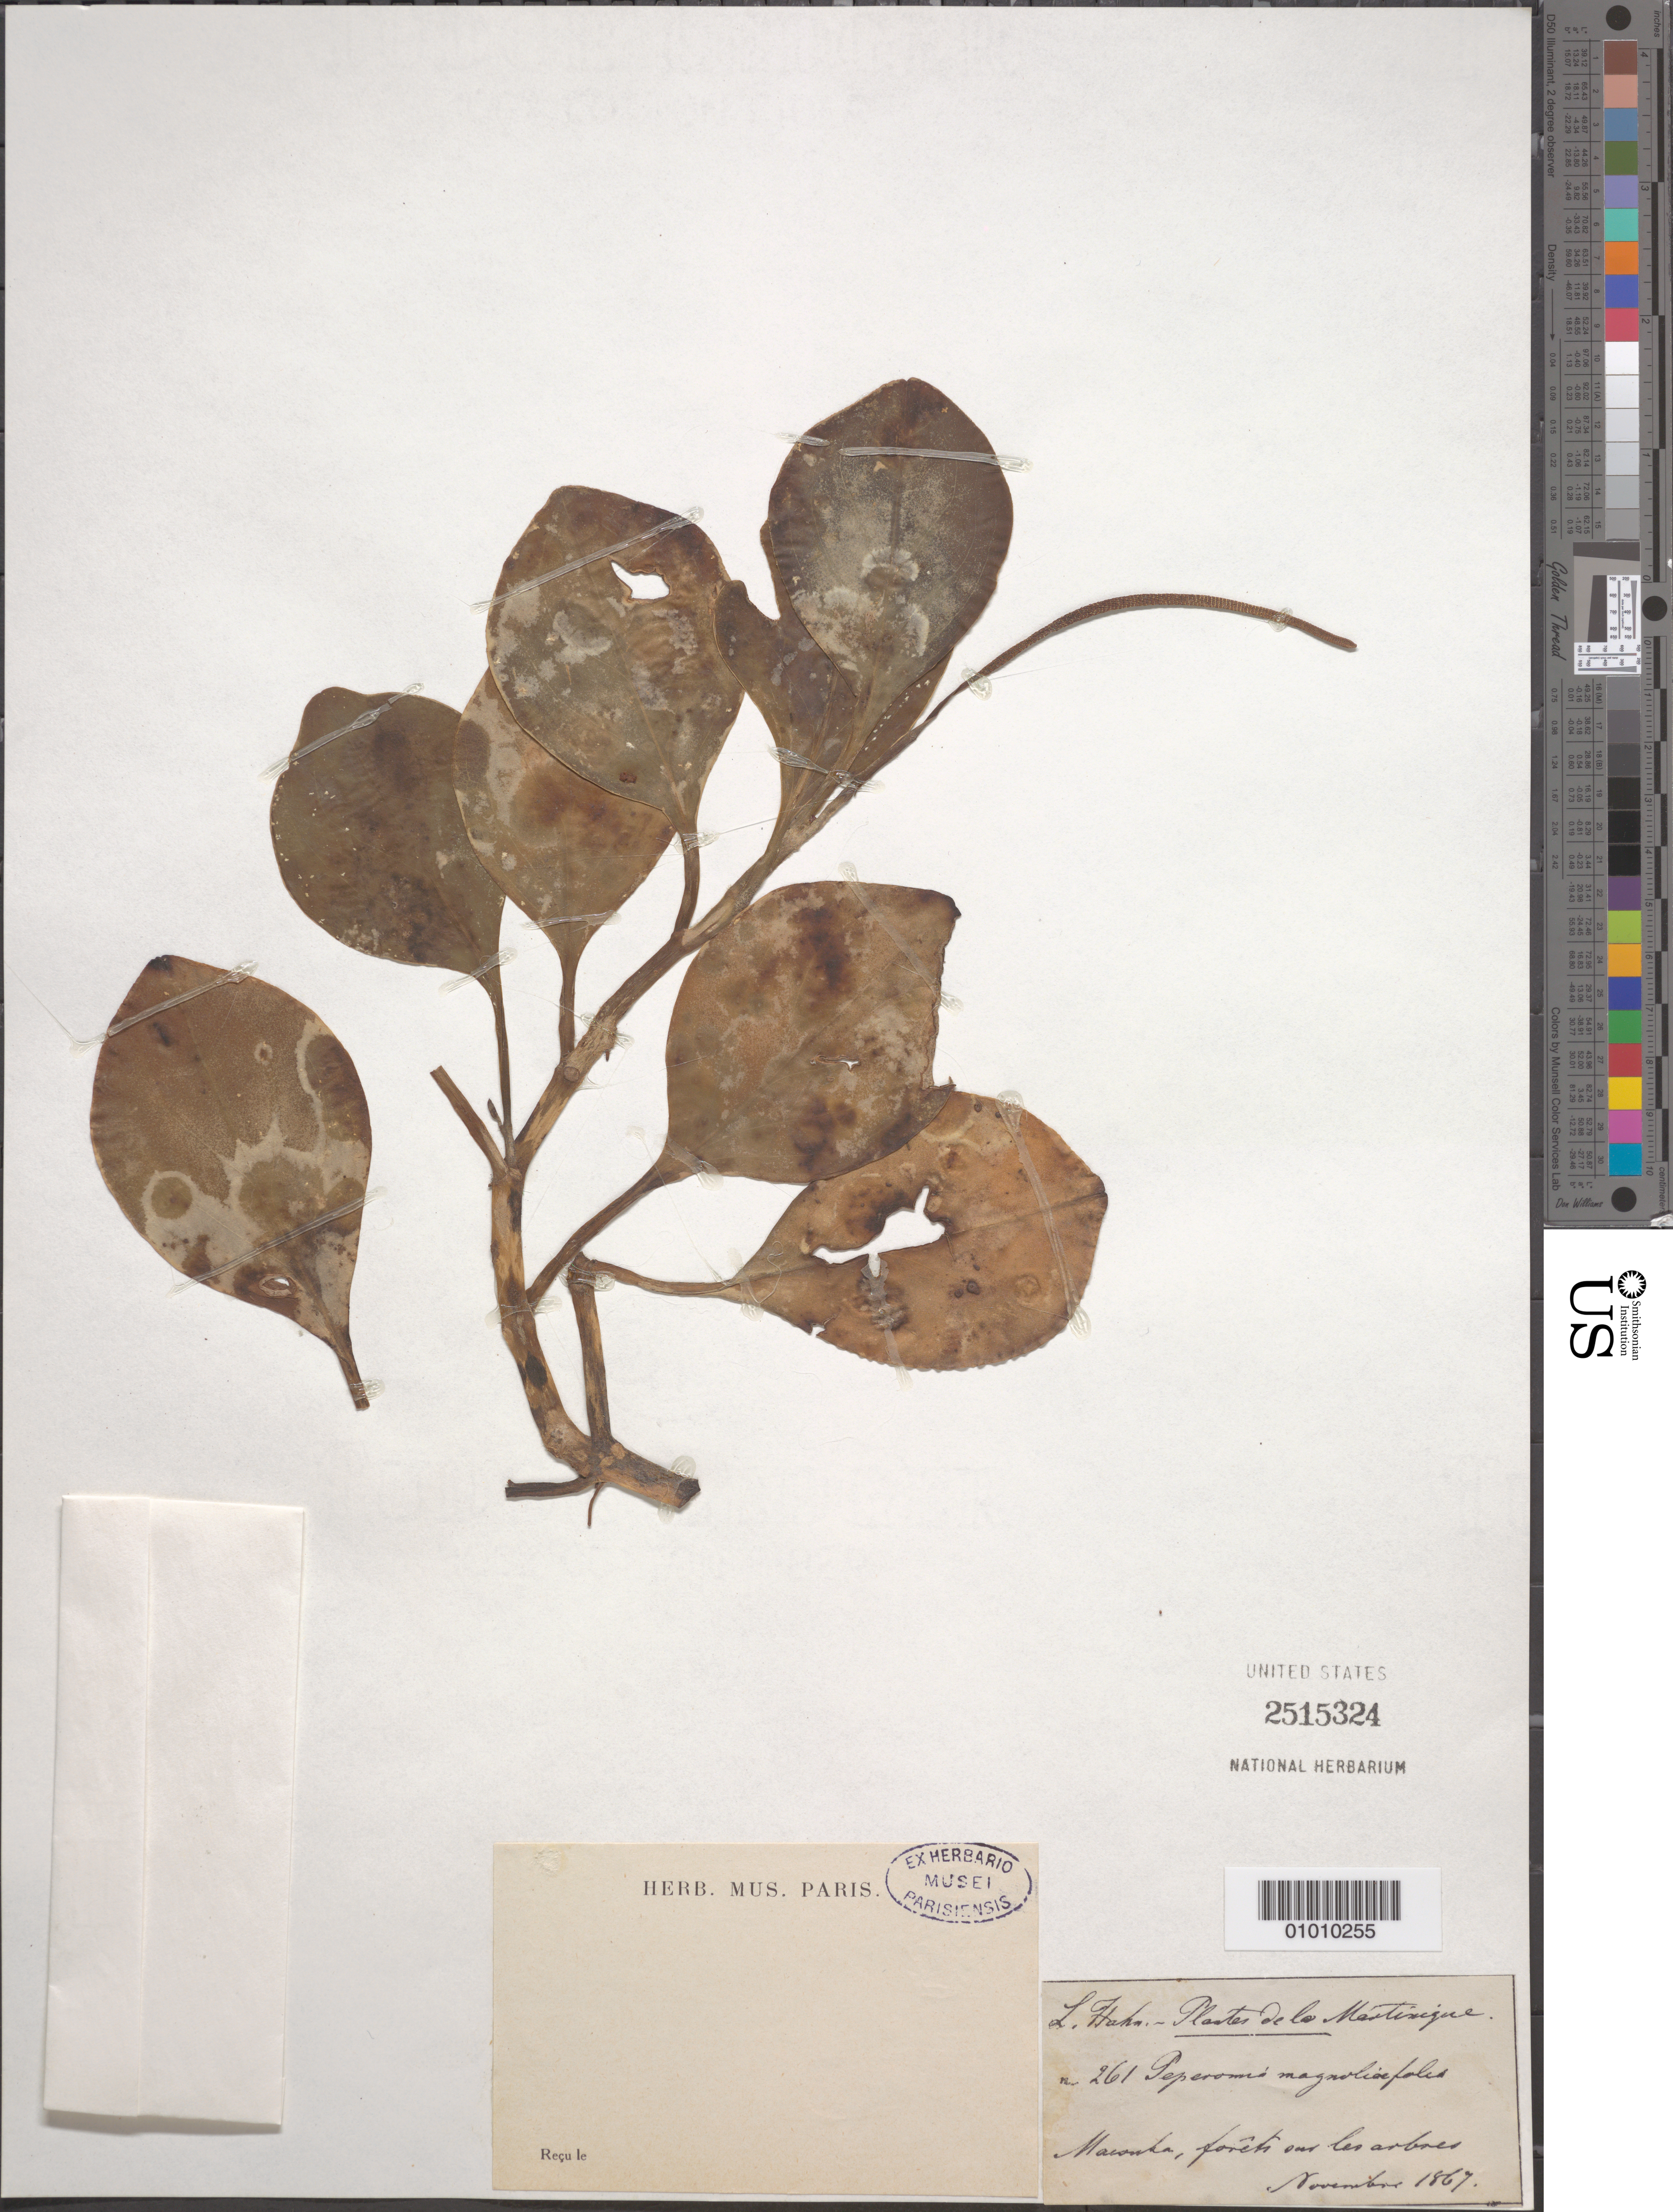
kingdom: Plantae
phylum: Tracheophyta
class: Magnoliopsida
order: Piperales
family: Piperaceae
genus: Peperomia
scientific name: Peperomia magnoliifolia var. brevirostrata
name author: Dahlst.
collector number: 261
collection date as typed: Nov 1867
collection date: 1867-11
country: Martinique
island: Martinique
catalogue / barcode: US 2515324